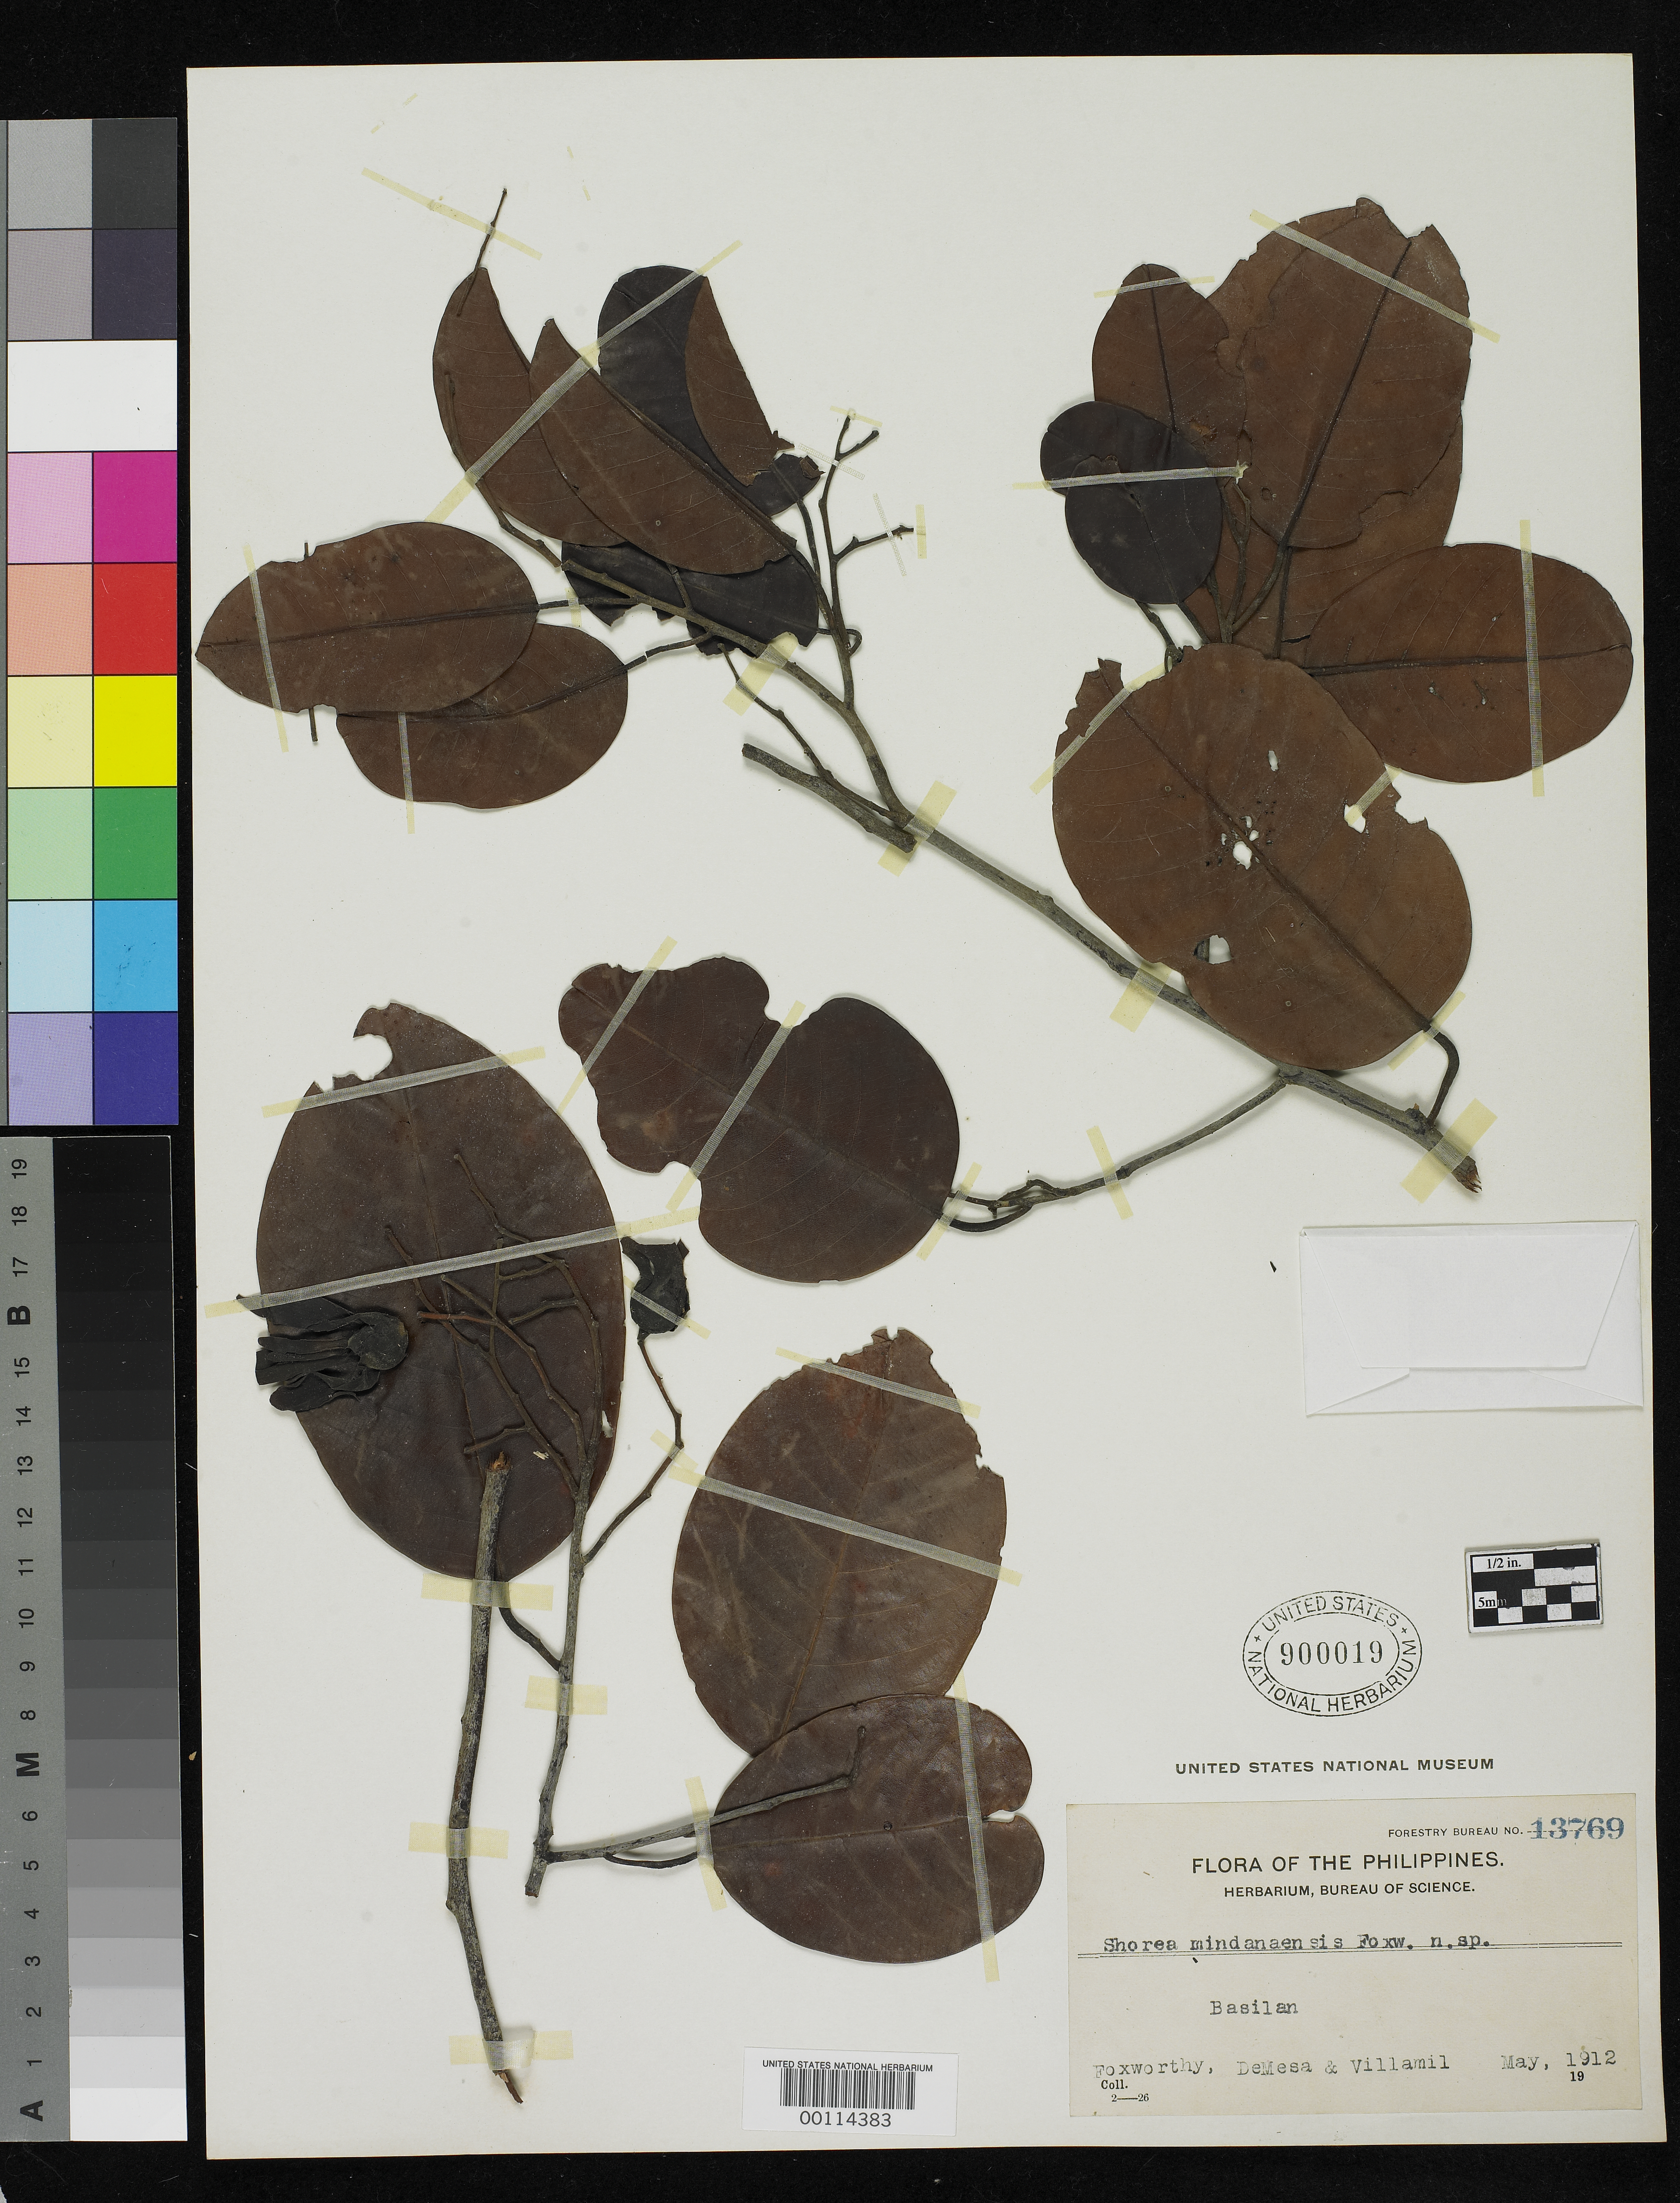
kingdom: Plantae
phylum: Tracheophyta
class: Magnoliopsida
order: Malvales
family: Dipterocarpaceae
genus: Shorea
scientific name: Shorea mindanensis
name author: Foxw.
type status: Isotype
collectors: F. W. Foxworthy, A. de Mesa & A. Villamil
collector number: For. Bur. 13769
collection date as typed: May 1912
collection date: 1912-05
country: Philippines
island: Basilan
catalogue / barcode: US 900019